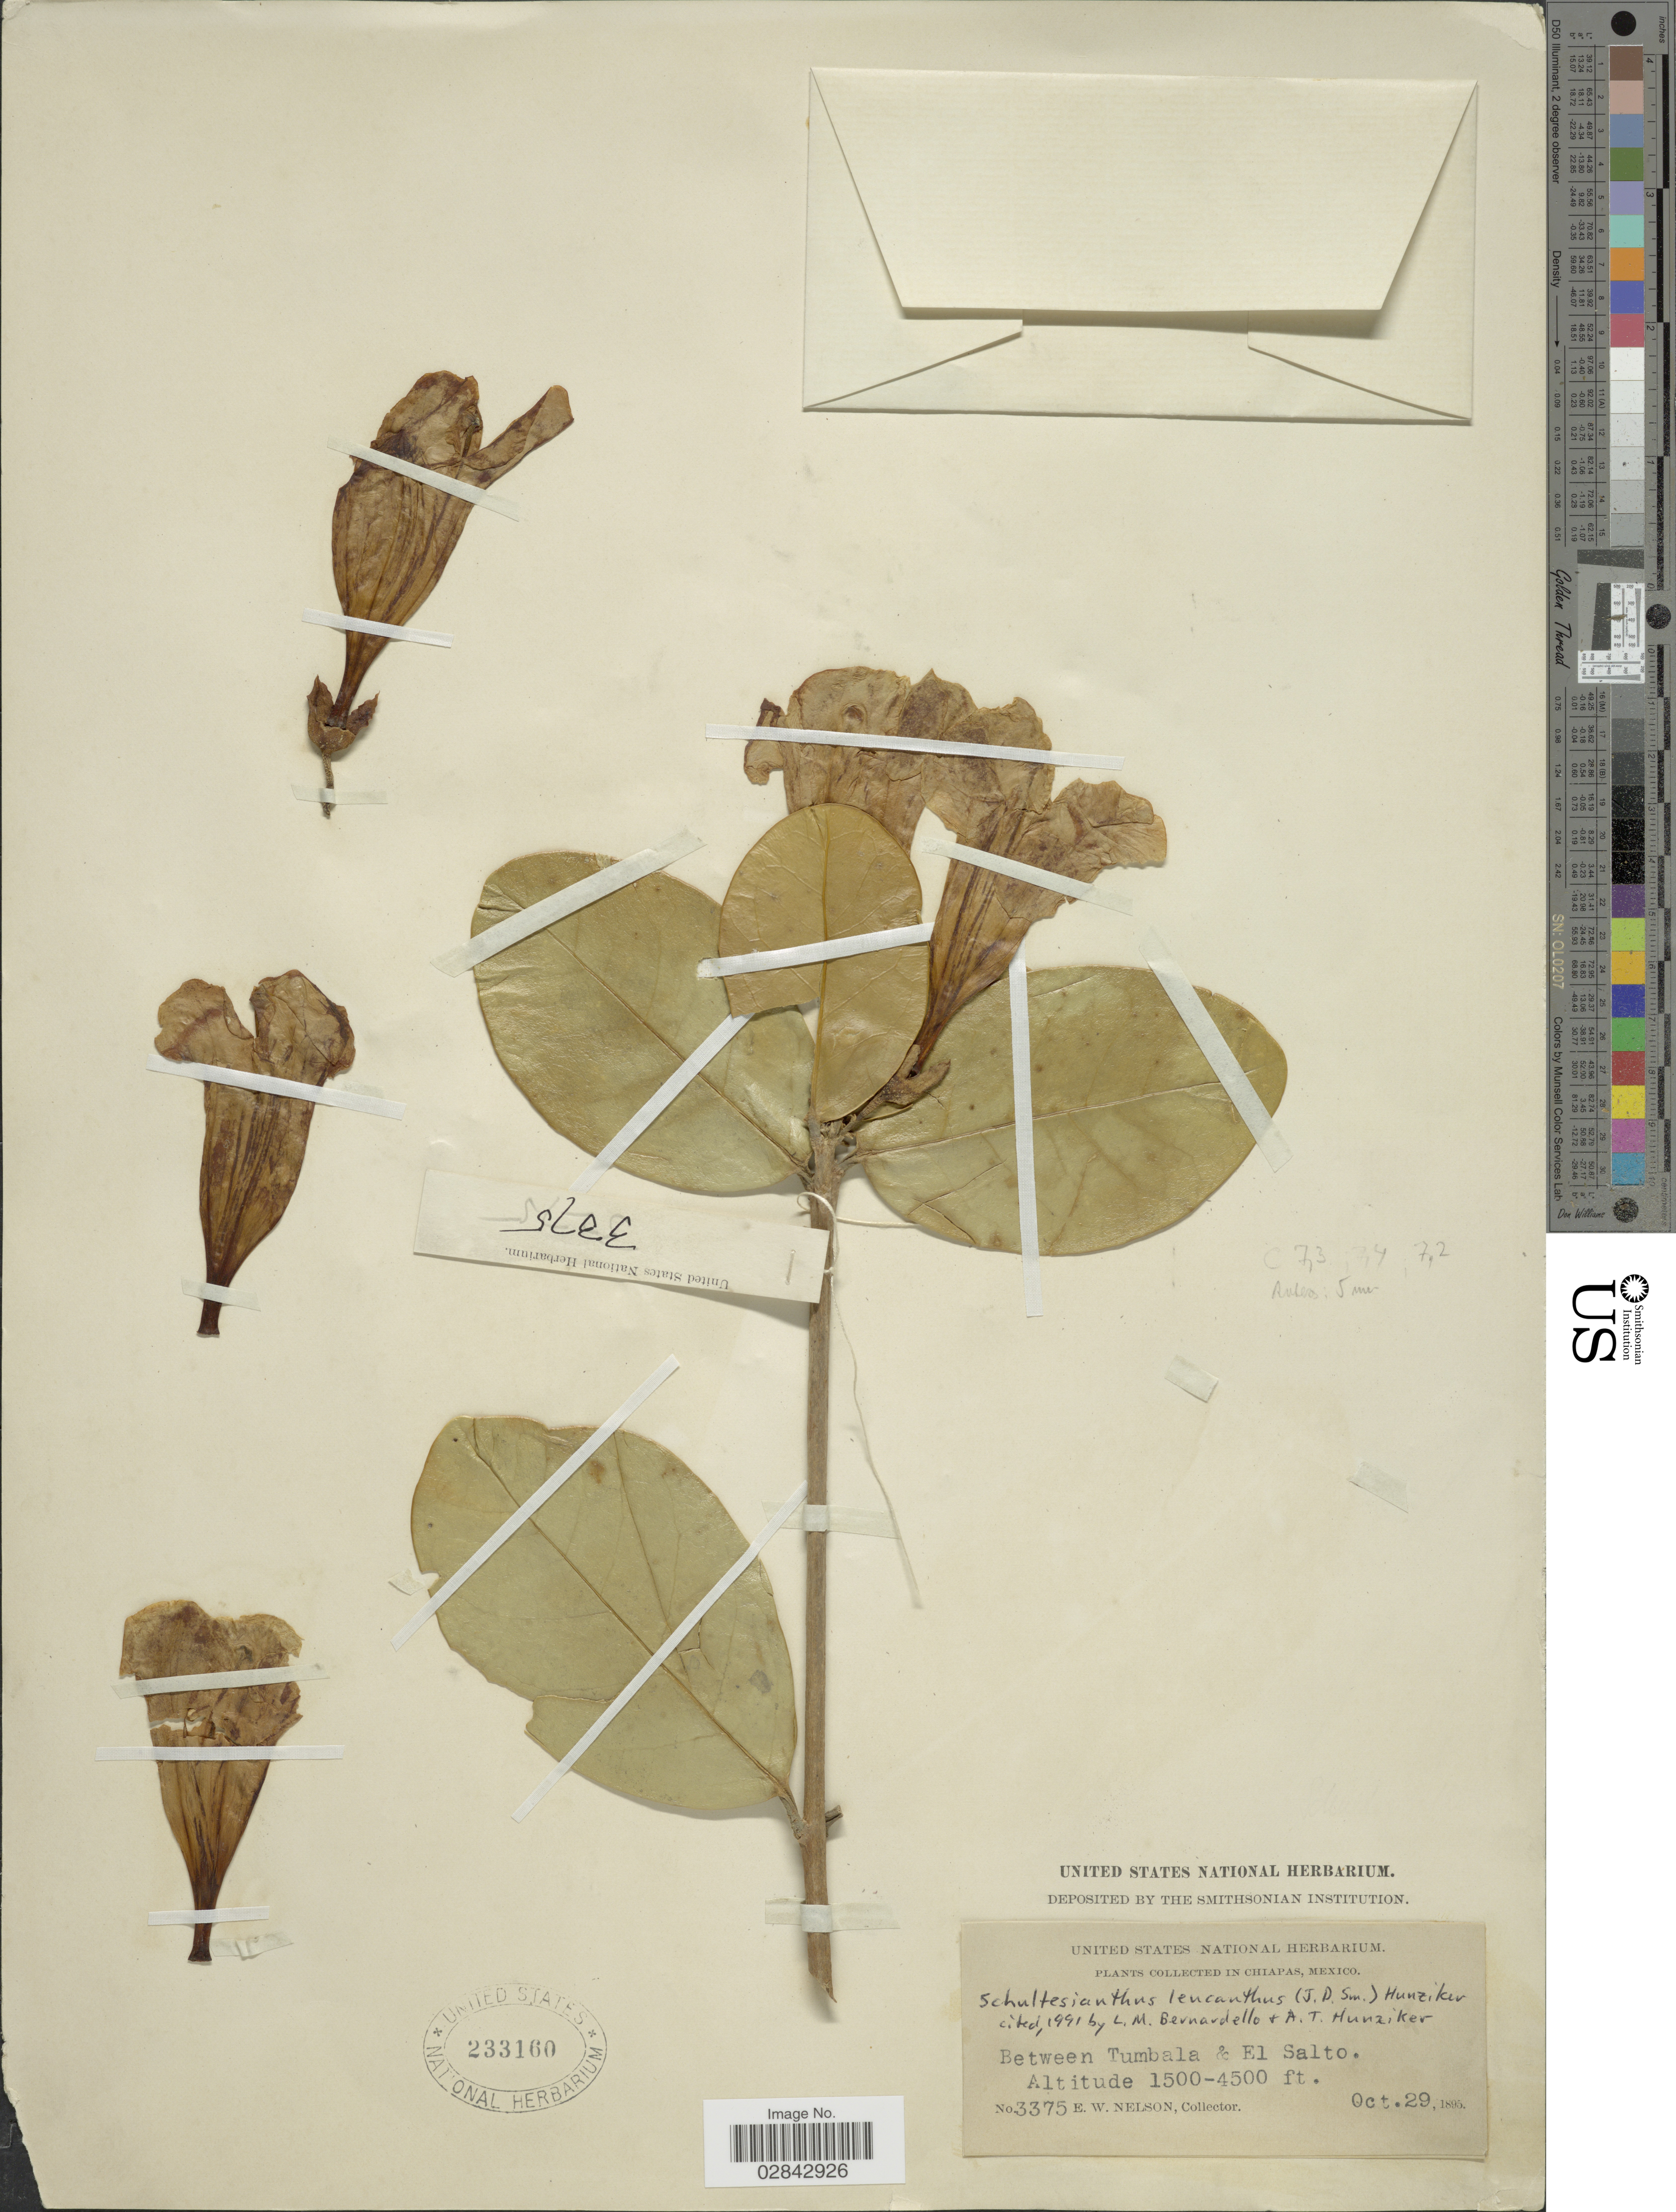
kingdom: Plantae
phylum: Tracheophyta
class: Magnoliopsida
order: Solanales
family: Solanaceae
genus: Schultesianthus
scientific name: Schultesianthus leucanthus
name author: (Donn. Sm.) Hunz.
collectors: E. W. Nelson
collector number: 3375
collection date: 1895-10-29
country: Mexico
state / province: Chiapas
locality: Between Tumbala & El Salto.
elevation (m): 457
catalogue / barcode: US 233160